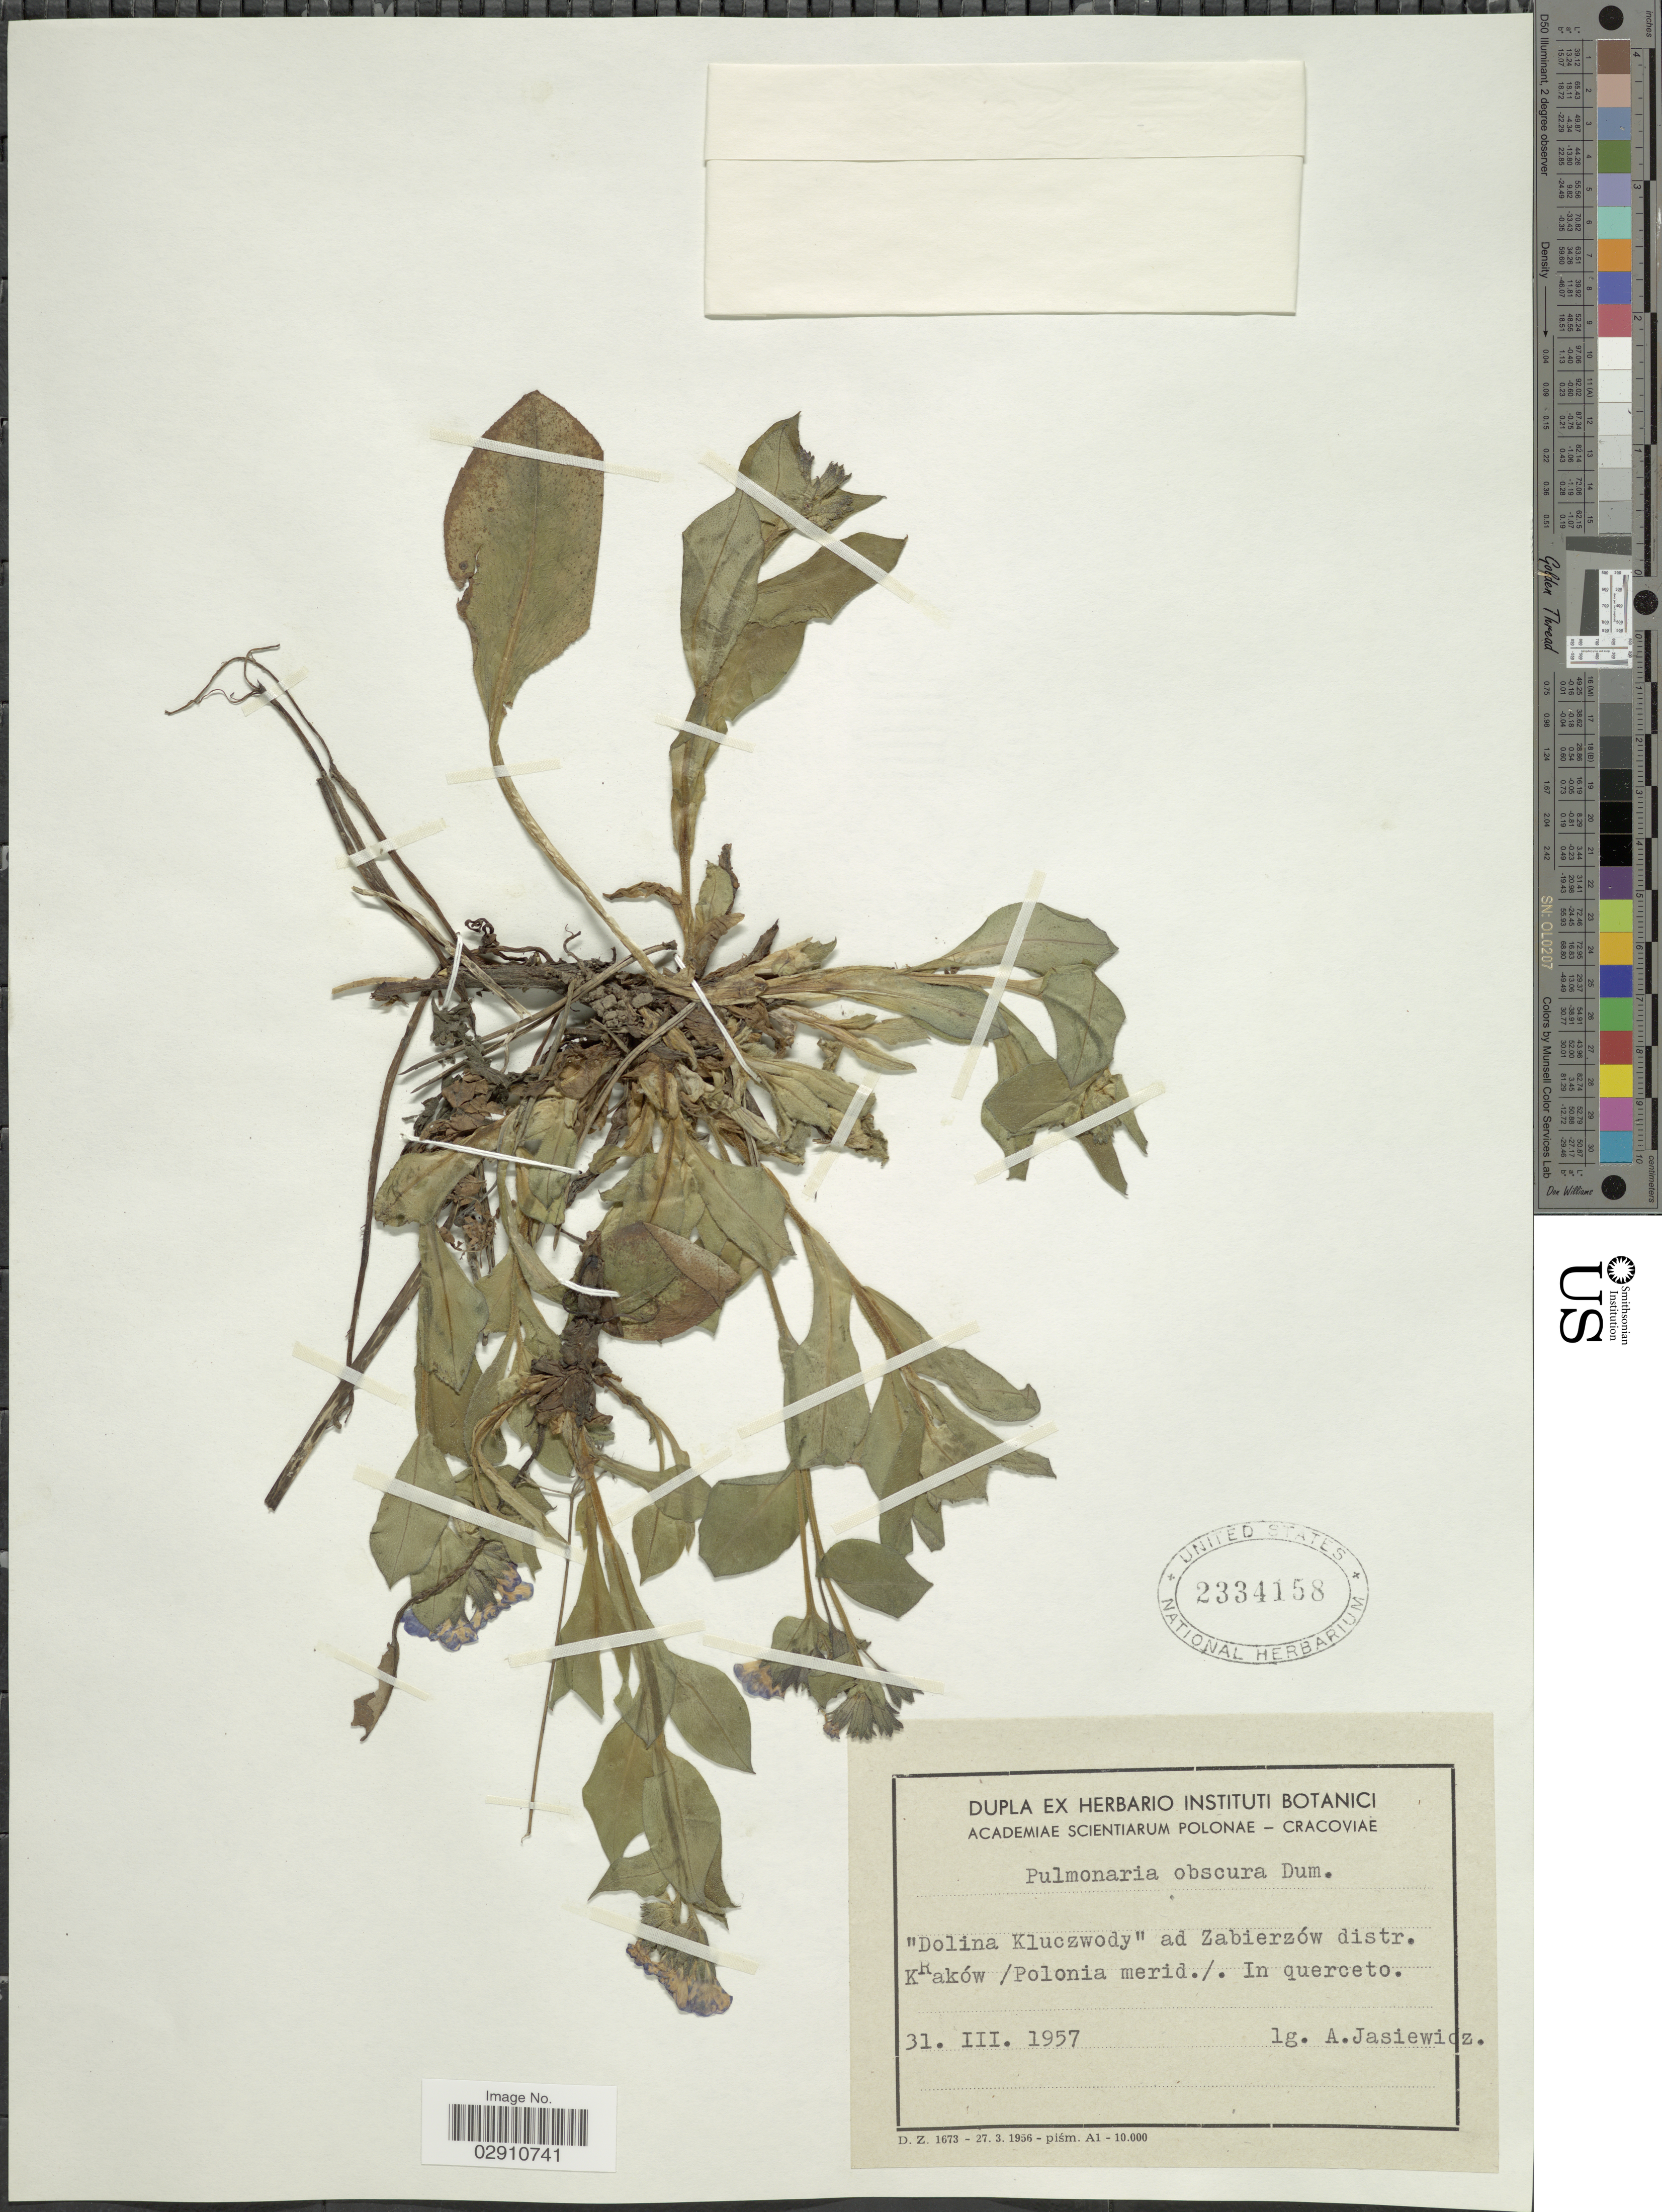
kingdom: Plantae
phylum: Tracheophyta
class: Magnoliopsida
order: Boraginales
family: Boraginaceae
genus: Pulmonaria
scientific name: Pulmonaria obscura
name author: Dumort.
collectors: A. Jasiewicz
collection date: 1957-03-31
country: Poland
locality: Dolina Kluczwody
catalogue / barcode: US 2334158